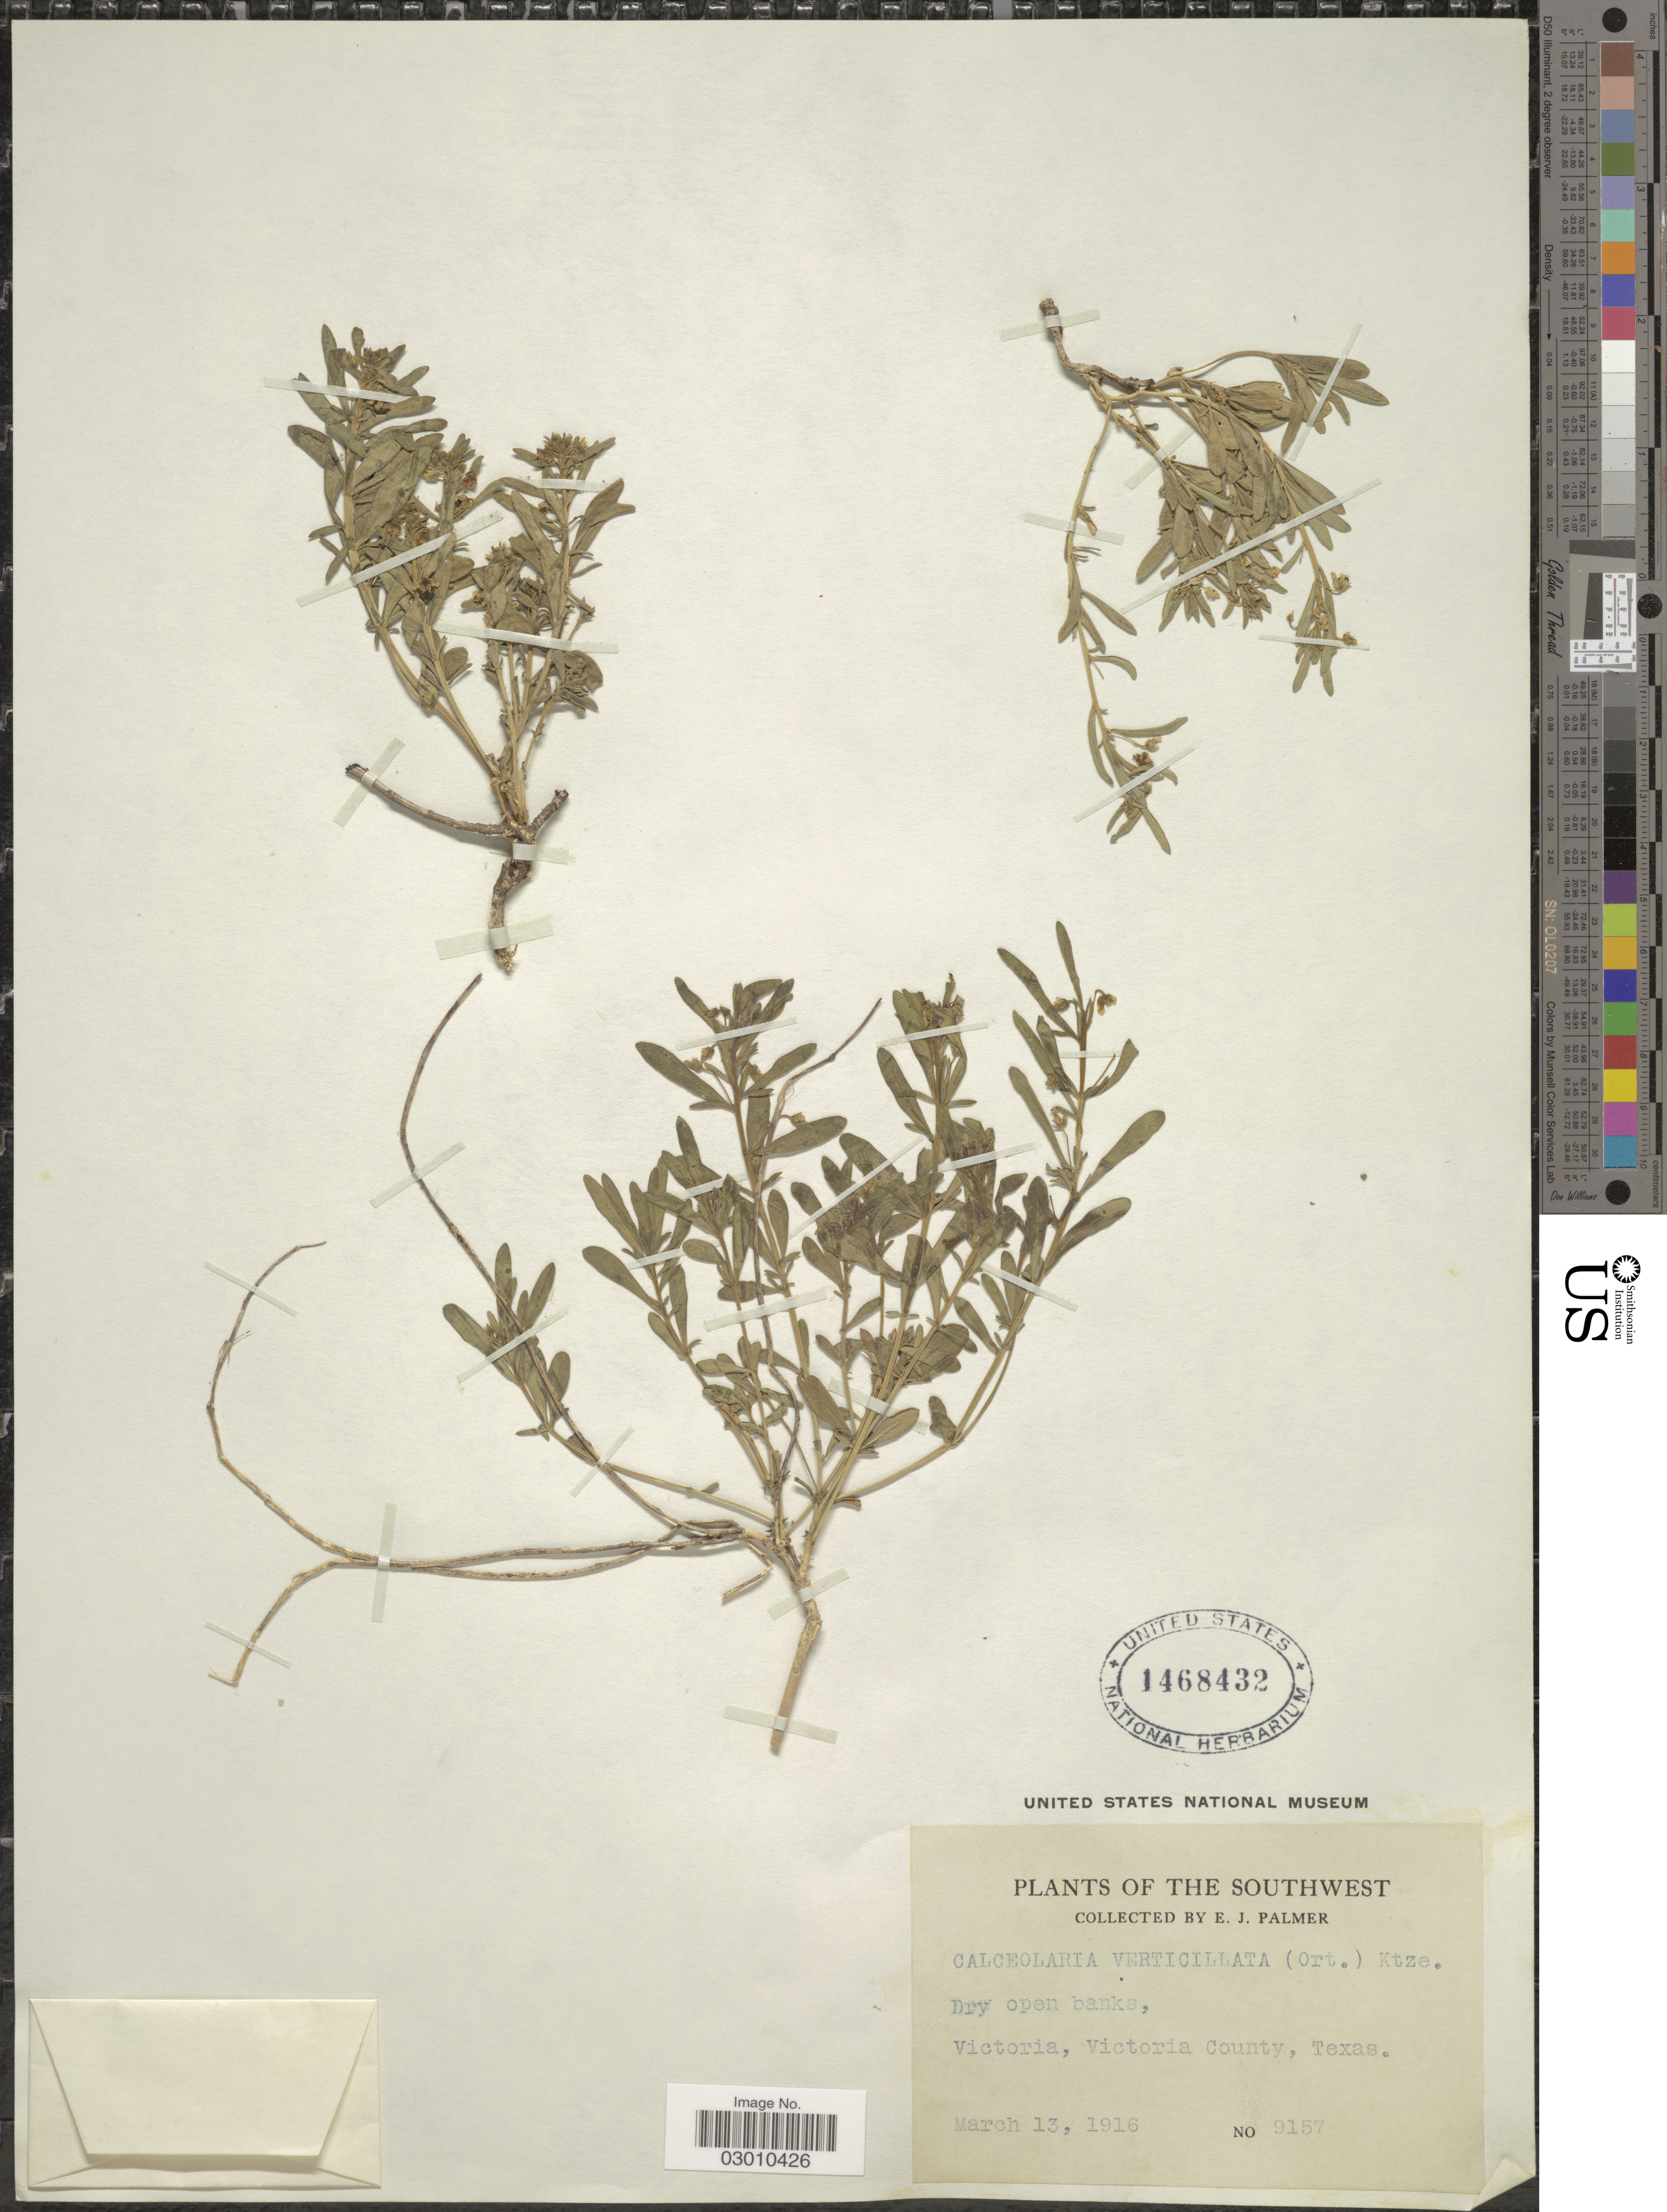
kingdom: Plantae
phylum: Tracheophyta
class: Magnoliopsida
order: Malpighiales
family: Violaceae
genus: Pombalia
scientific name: Pombalia verticillata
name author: (Ortega) Paula-Souza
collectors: E. J. Palmer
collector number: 9157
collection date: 1916-03-13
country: United States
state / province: Texas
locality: The Southwest. Victoria, Victoria County.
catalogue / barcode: US 1468432